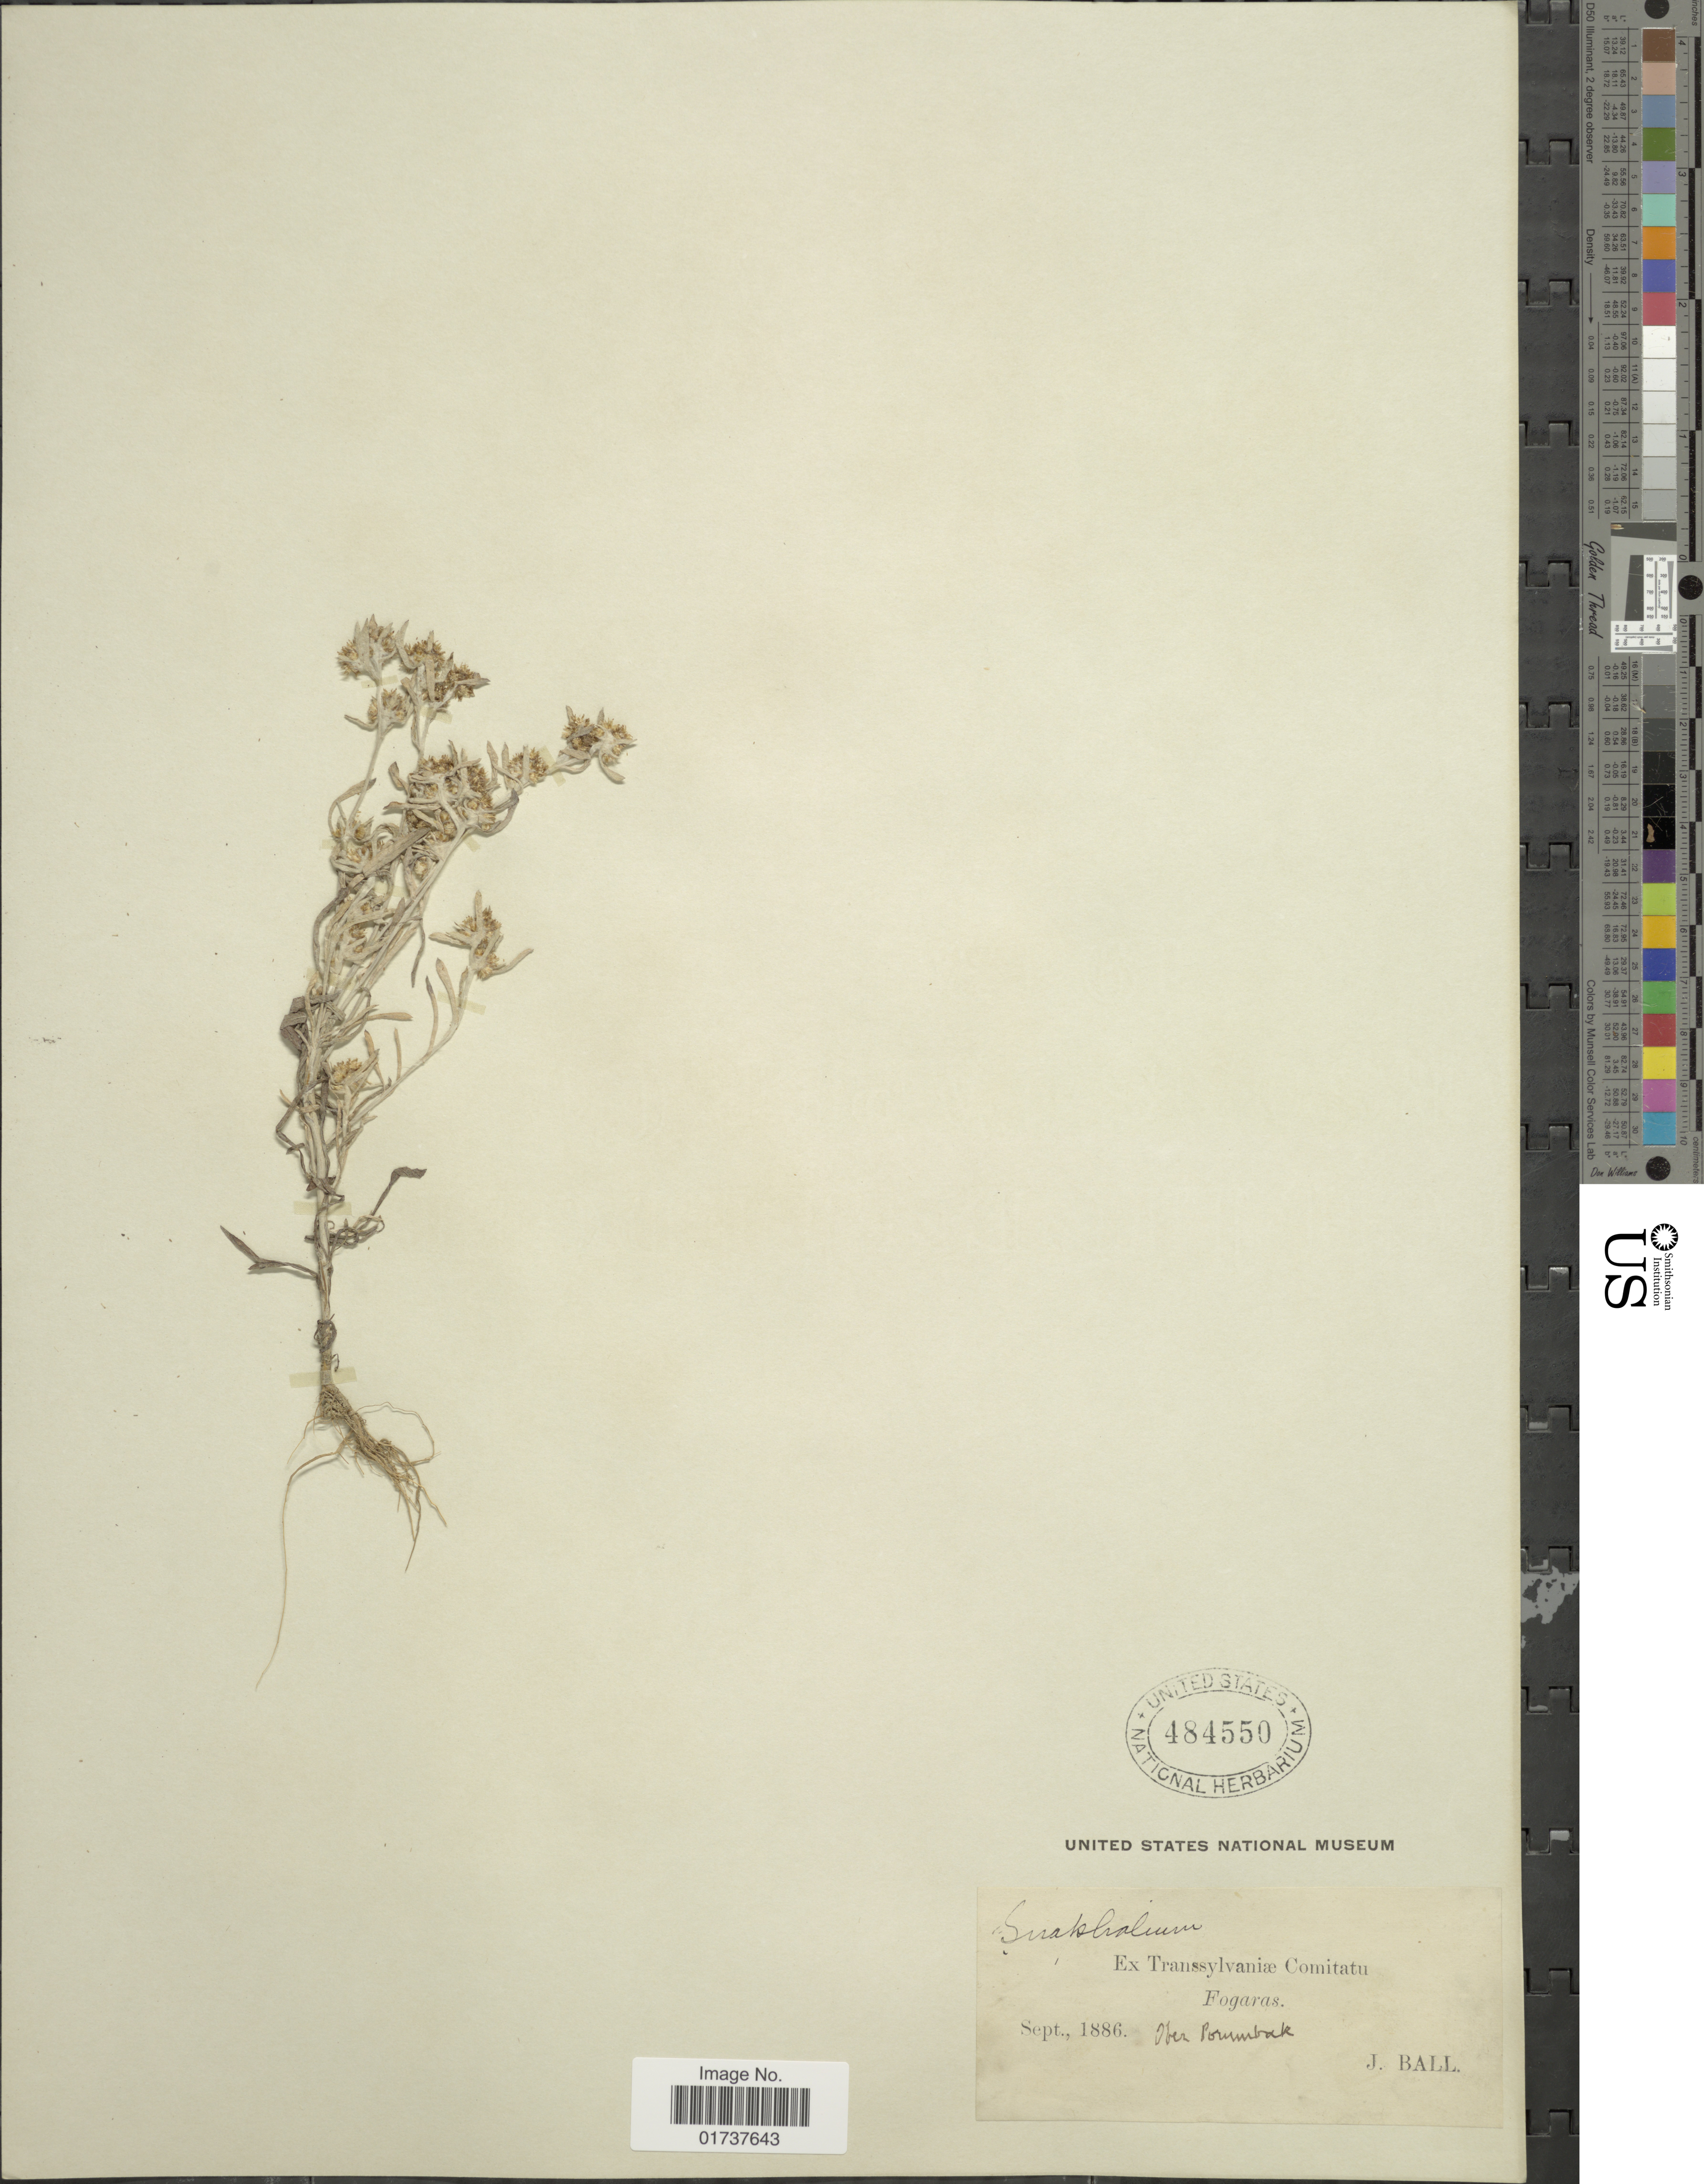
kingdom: Plantae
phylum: Tracheophyta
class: Magnoliopsida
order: Asterales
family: Asteraceae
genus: Gnaphalium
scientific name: Gnaphalium uliginosum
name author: L.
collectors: J. Ball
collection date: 1886-09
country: Romania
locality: Transsylvaniae Comitatu, Fogaras, Ober Porumbak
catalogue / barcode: US 484550